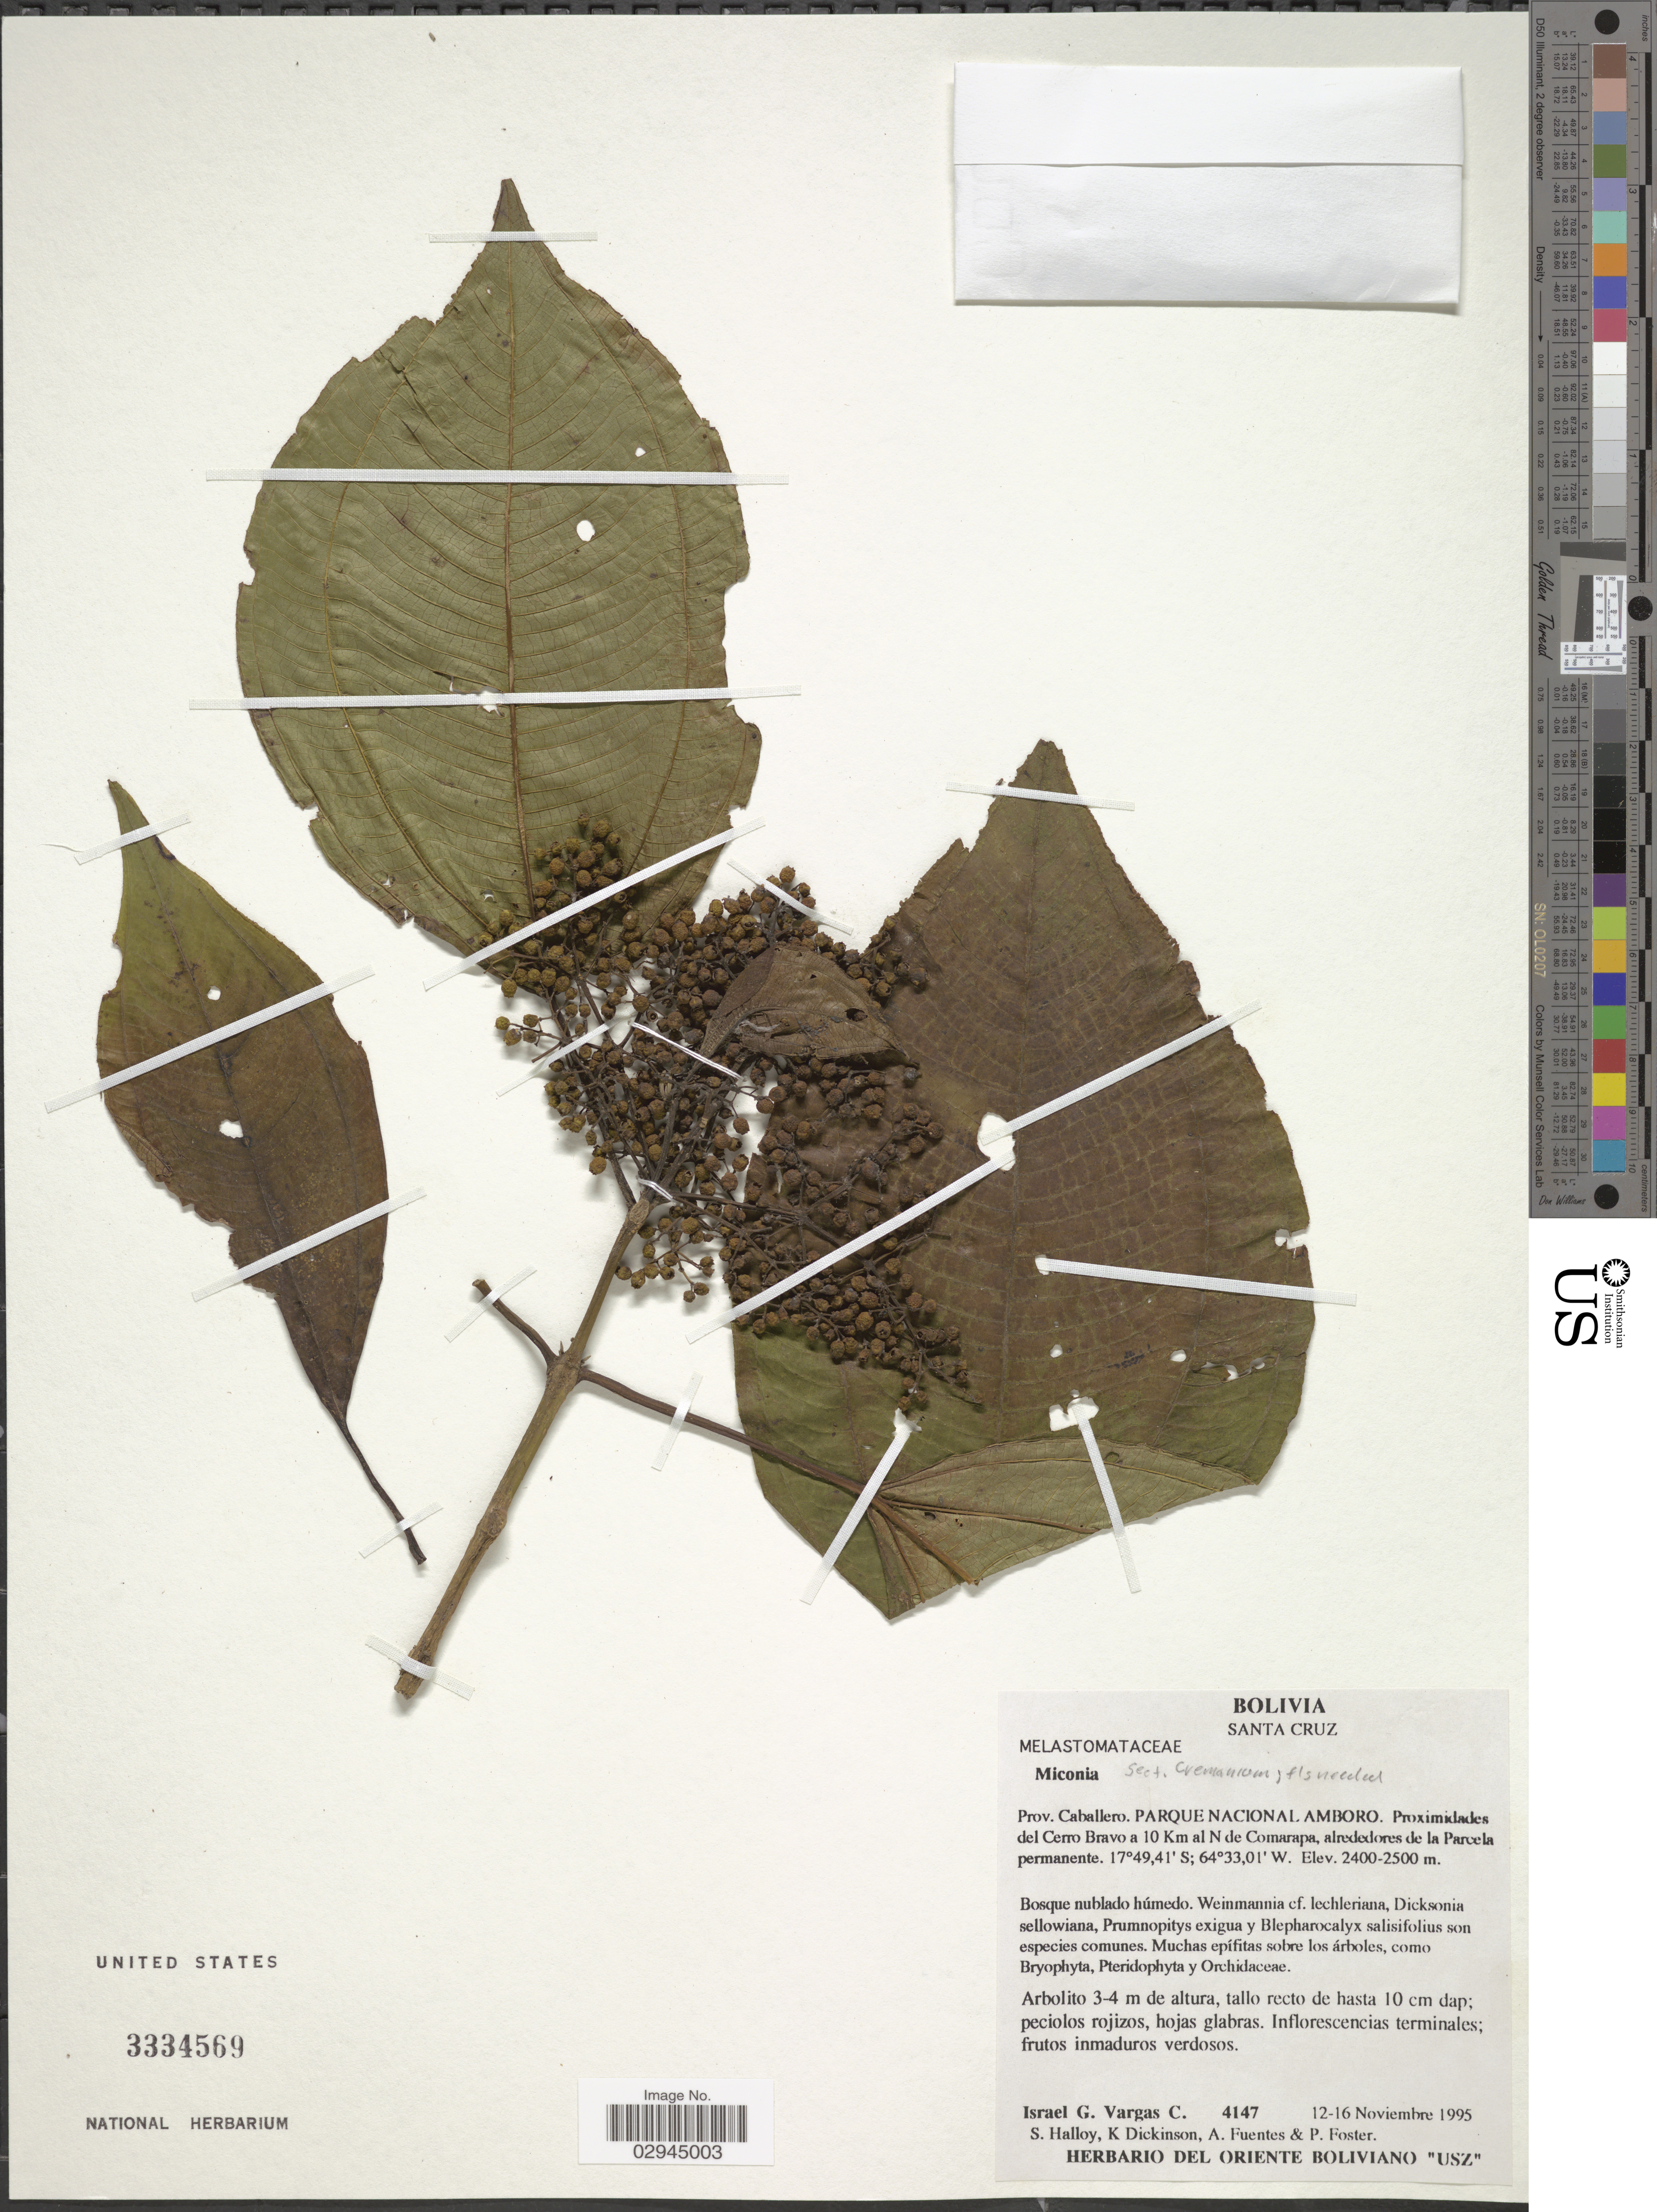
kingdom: Plantae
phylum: Tracheophyta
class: Magnoliopsida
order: Myrtales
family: Melastomataceae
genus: Miconia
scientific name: Miconia sp.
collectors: I. Vargas C., S. Halloy, K. Dickinson, A. Fuentes & P. Foster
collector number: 4147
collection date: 1995-11-12/1995-11-16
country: Bolivia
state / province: Santa Cruz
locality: Prov. Caballero. Parque Nacional Amboro. Proximidades del Cerro Bravo a 10 Km al N de Comarapa, alrededores de la Parcela permanente.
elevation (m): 2400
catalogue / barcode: US 3334569